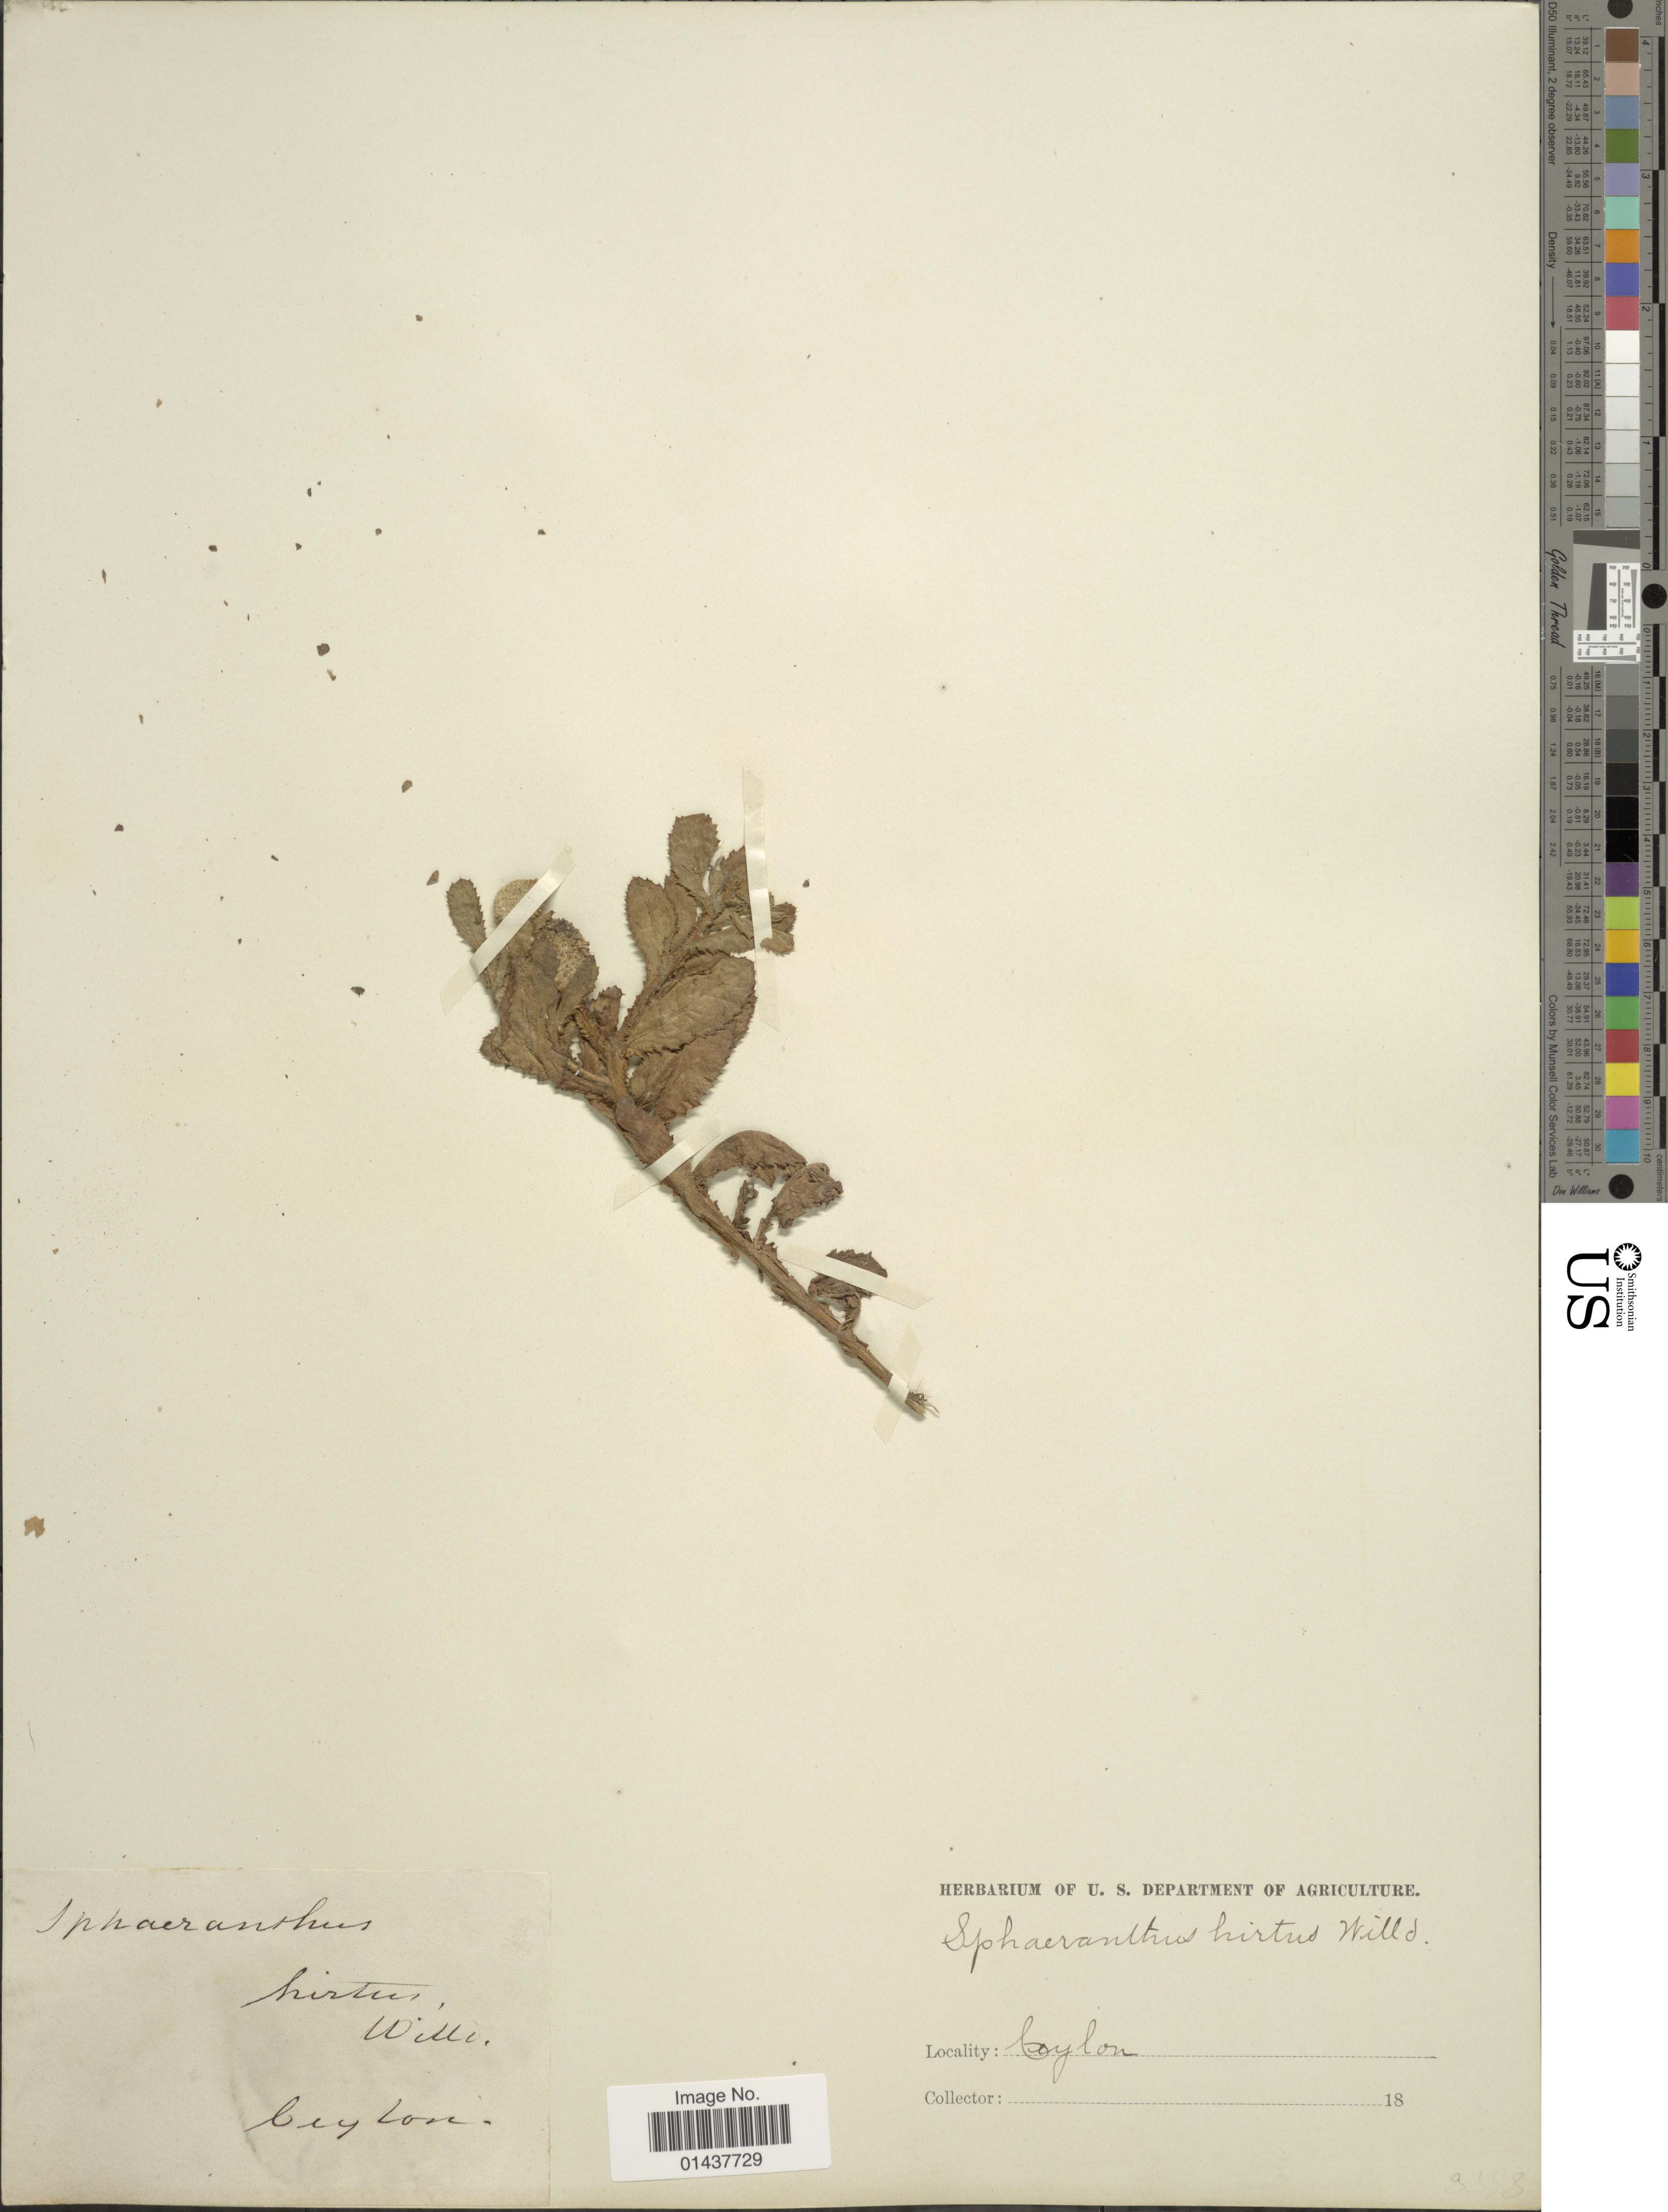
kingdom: Plantae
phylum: Tracheophyta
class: Magnoliopsida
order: Asterales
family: Asteraceae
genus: Sphaeranthus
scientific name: Sphaeranthus indicus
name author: L.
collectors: Facchini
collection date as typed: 18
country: Sri Lanka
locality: Ceylon